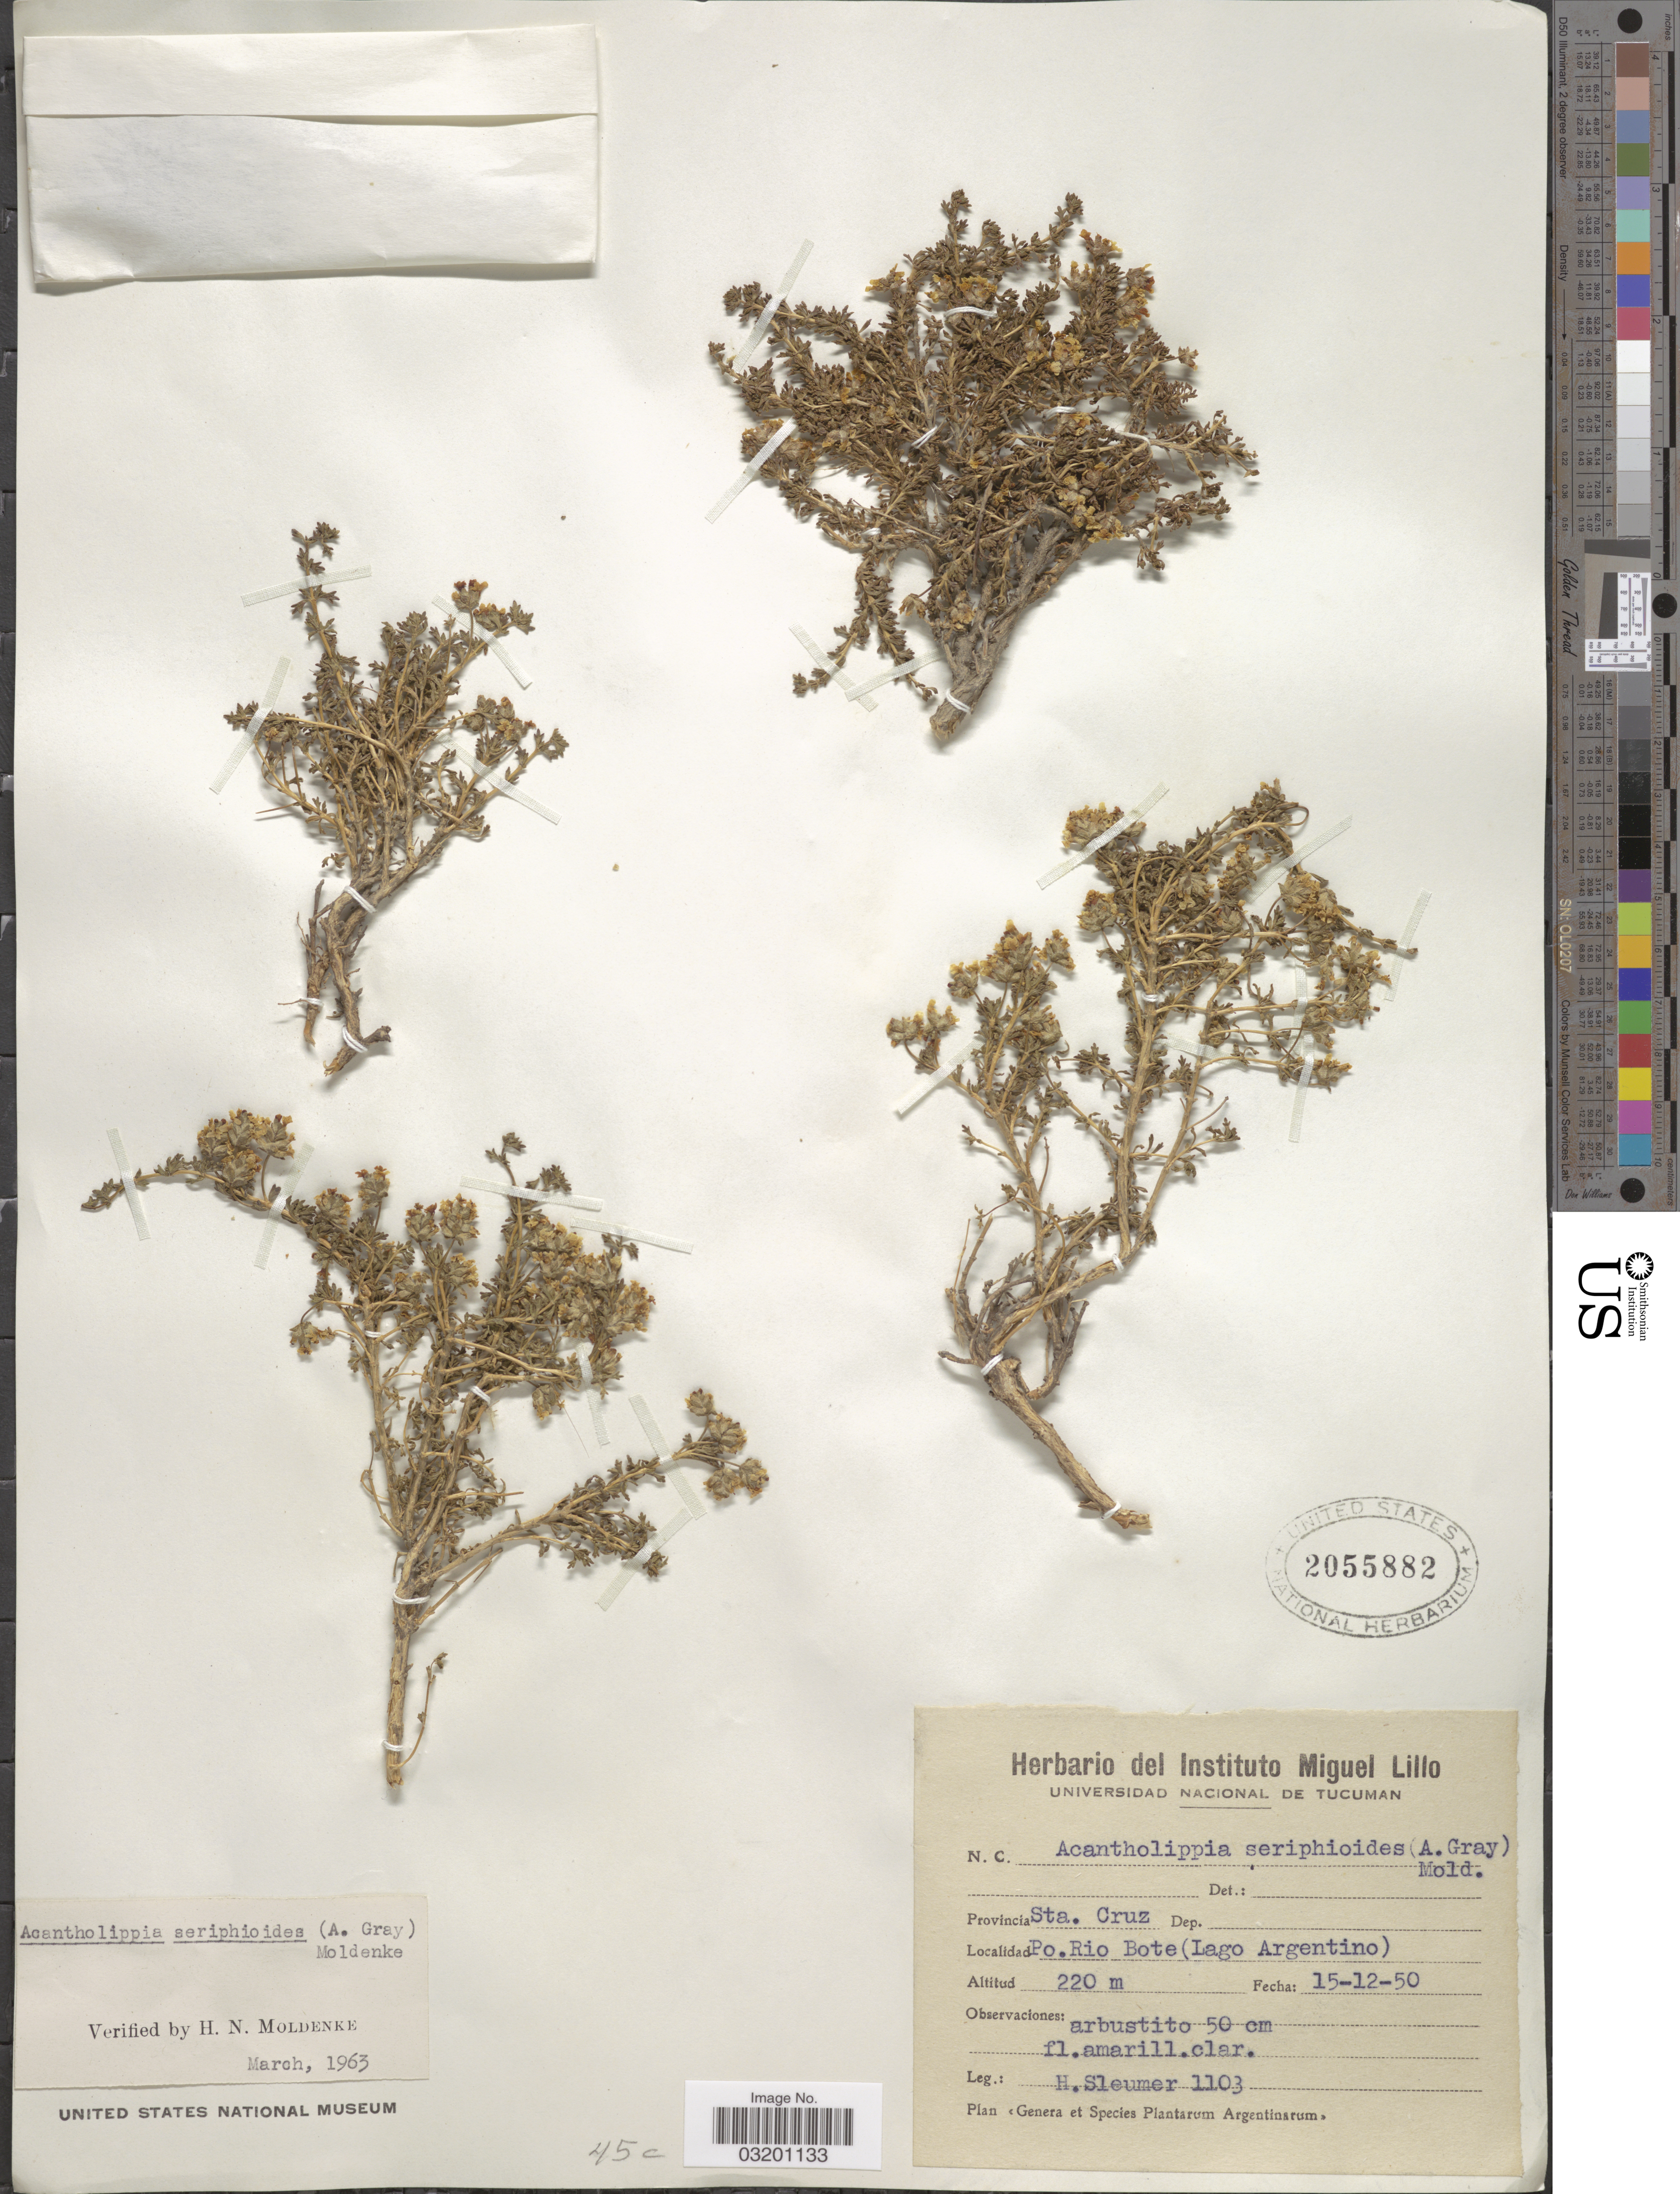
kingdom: Plantae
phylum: Tracheophyta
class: Magnoliopsida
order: Lamiales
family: Verbenaceae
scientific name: Acantholippa seriphioides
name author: (A. Gray) Moldenke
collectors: H. O. Sleumer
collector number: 1103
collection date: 1950-12-15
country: Argentina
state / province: Santa Cruz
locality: Po. Rio Bote (Lago Argentino).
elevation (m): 220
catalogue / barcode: US 2055882